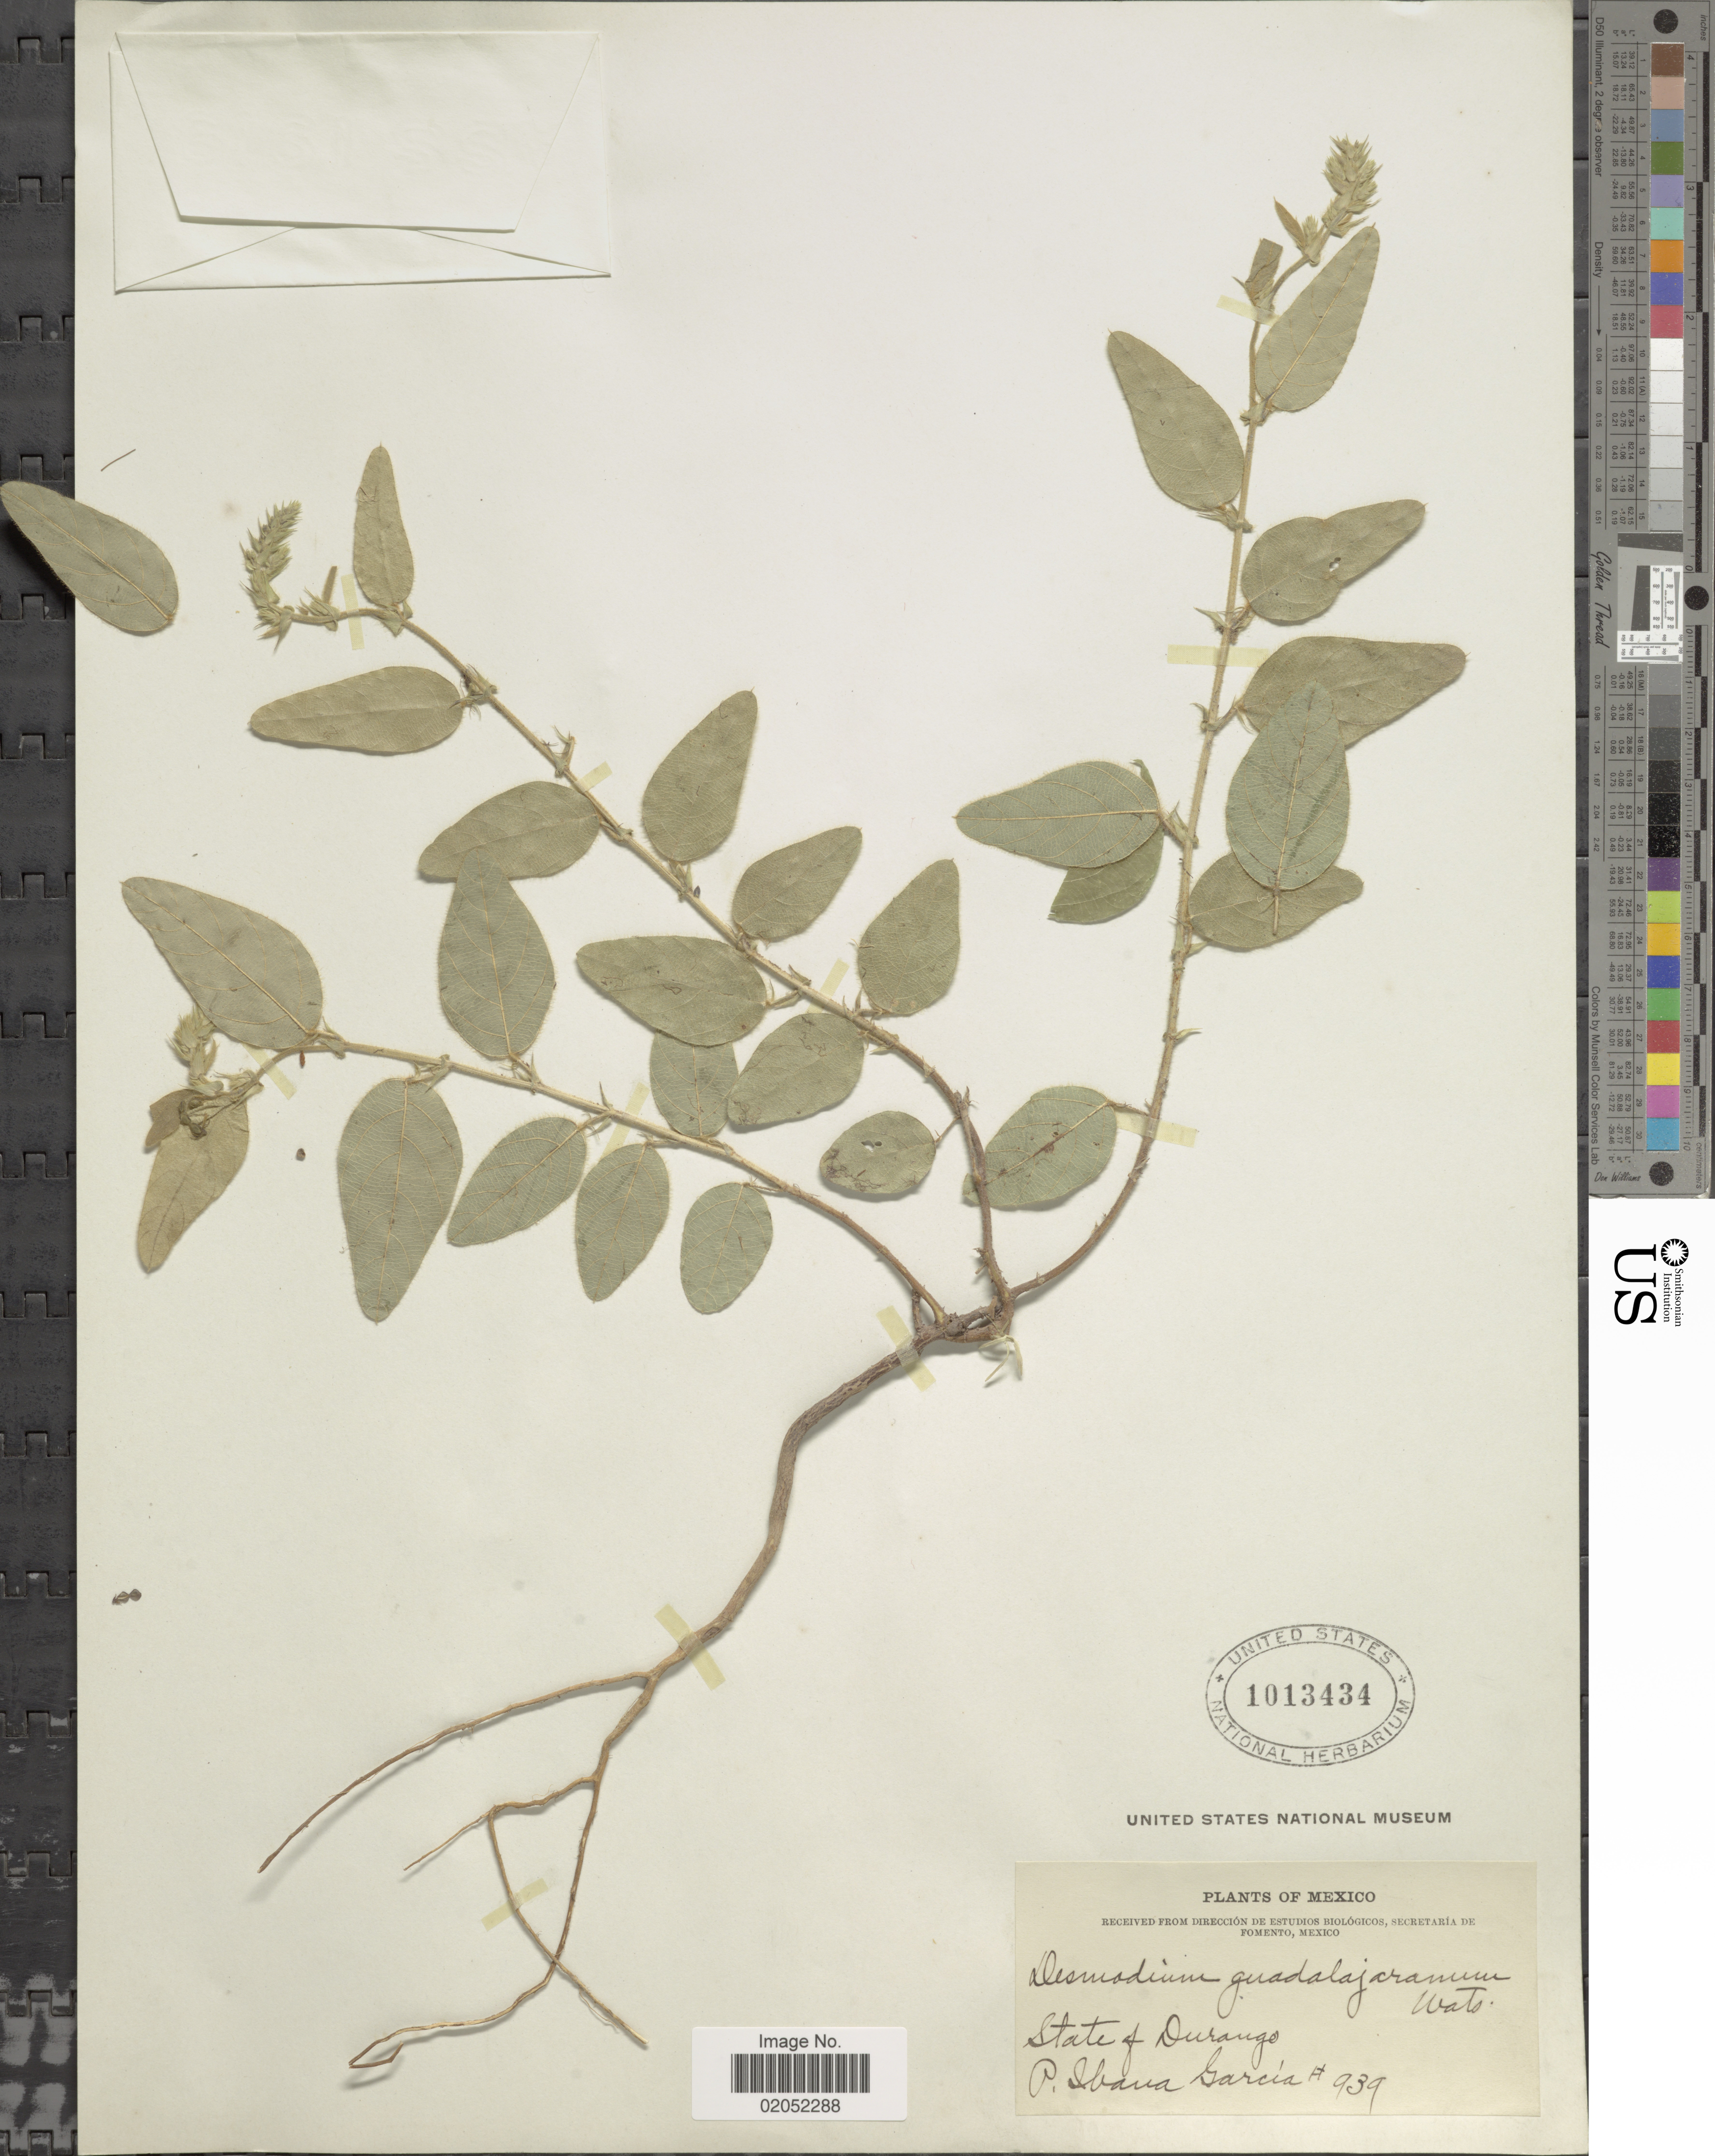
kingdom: Plantae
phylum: Tracheophyta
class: Magnoliopsida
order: Fabales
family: Fabaceae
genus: Desmodium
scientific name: Desmodium guadalajaranum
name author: S. Watson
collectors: P. I. Garcia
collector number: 939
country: Mexico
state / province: Durango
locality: State of Durango. Mexico.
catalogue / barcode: US 1013434